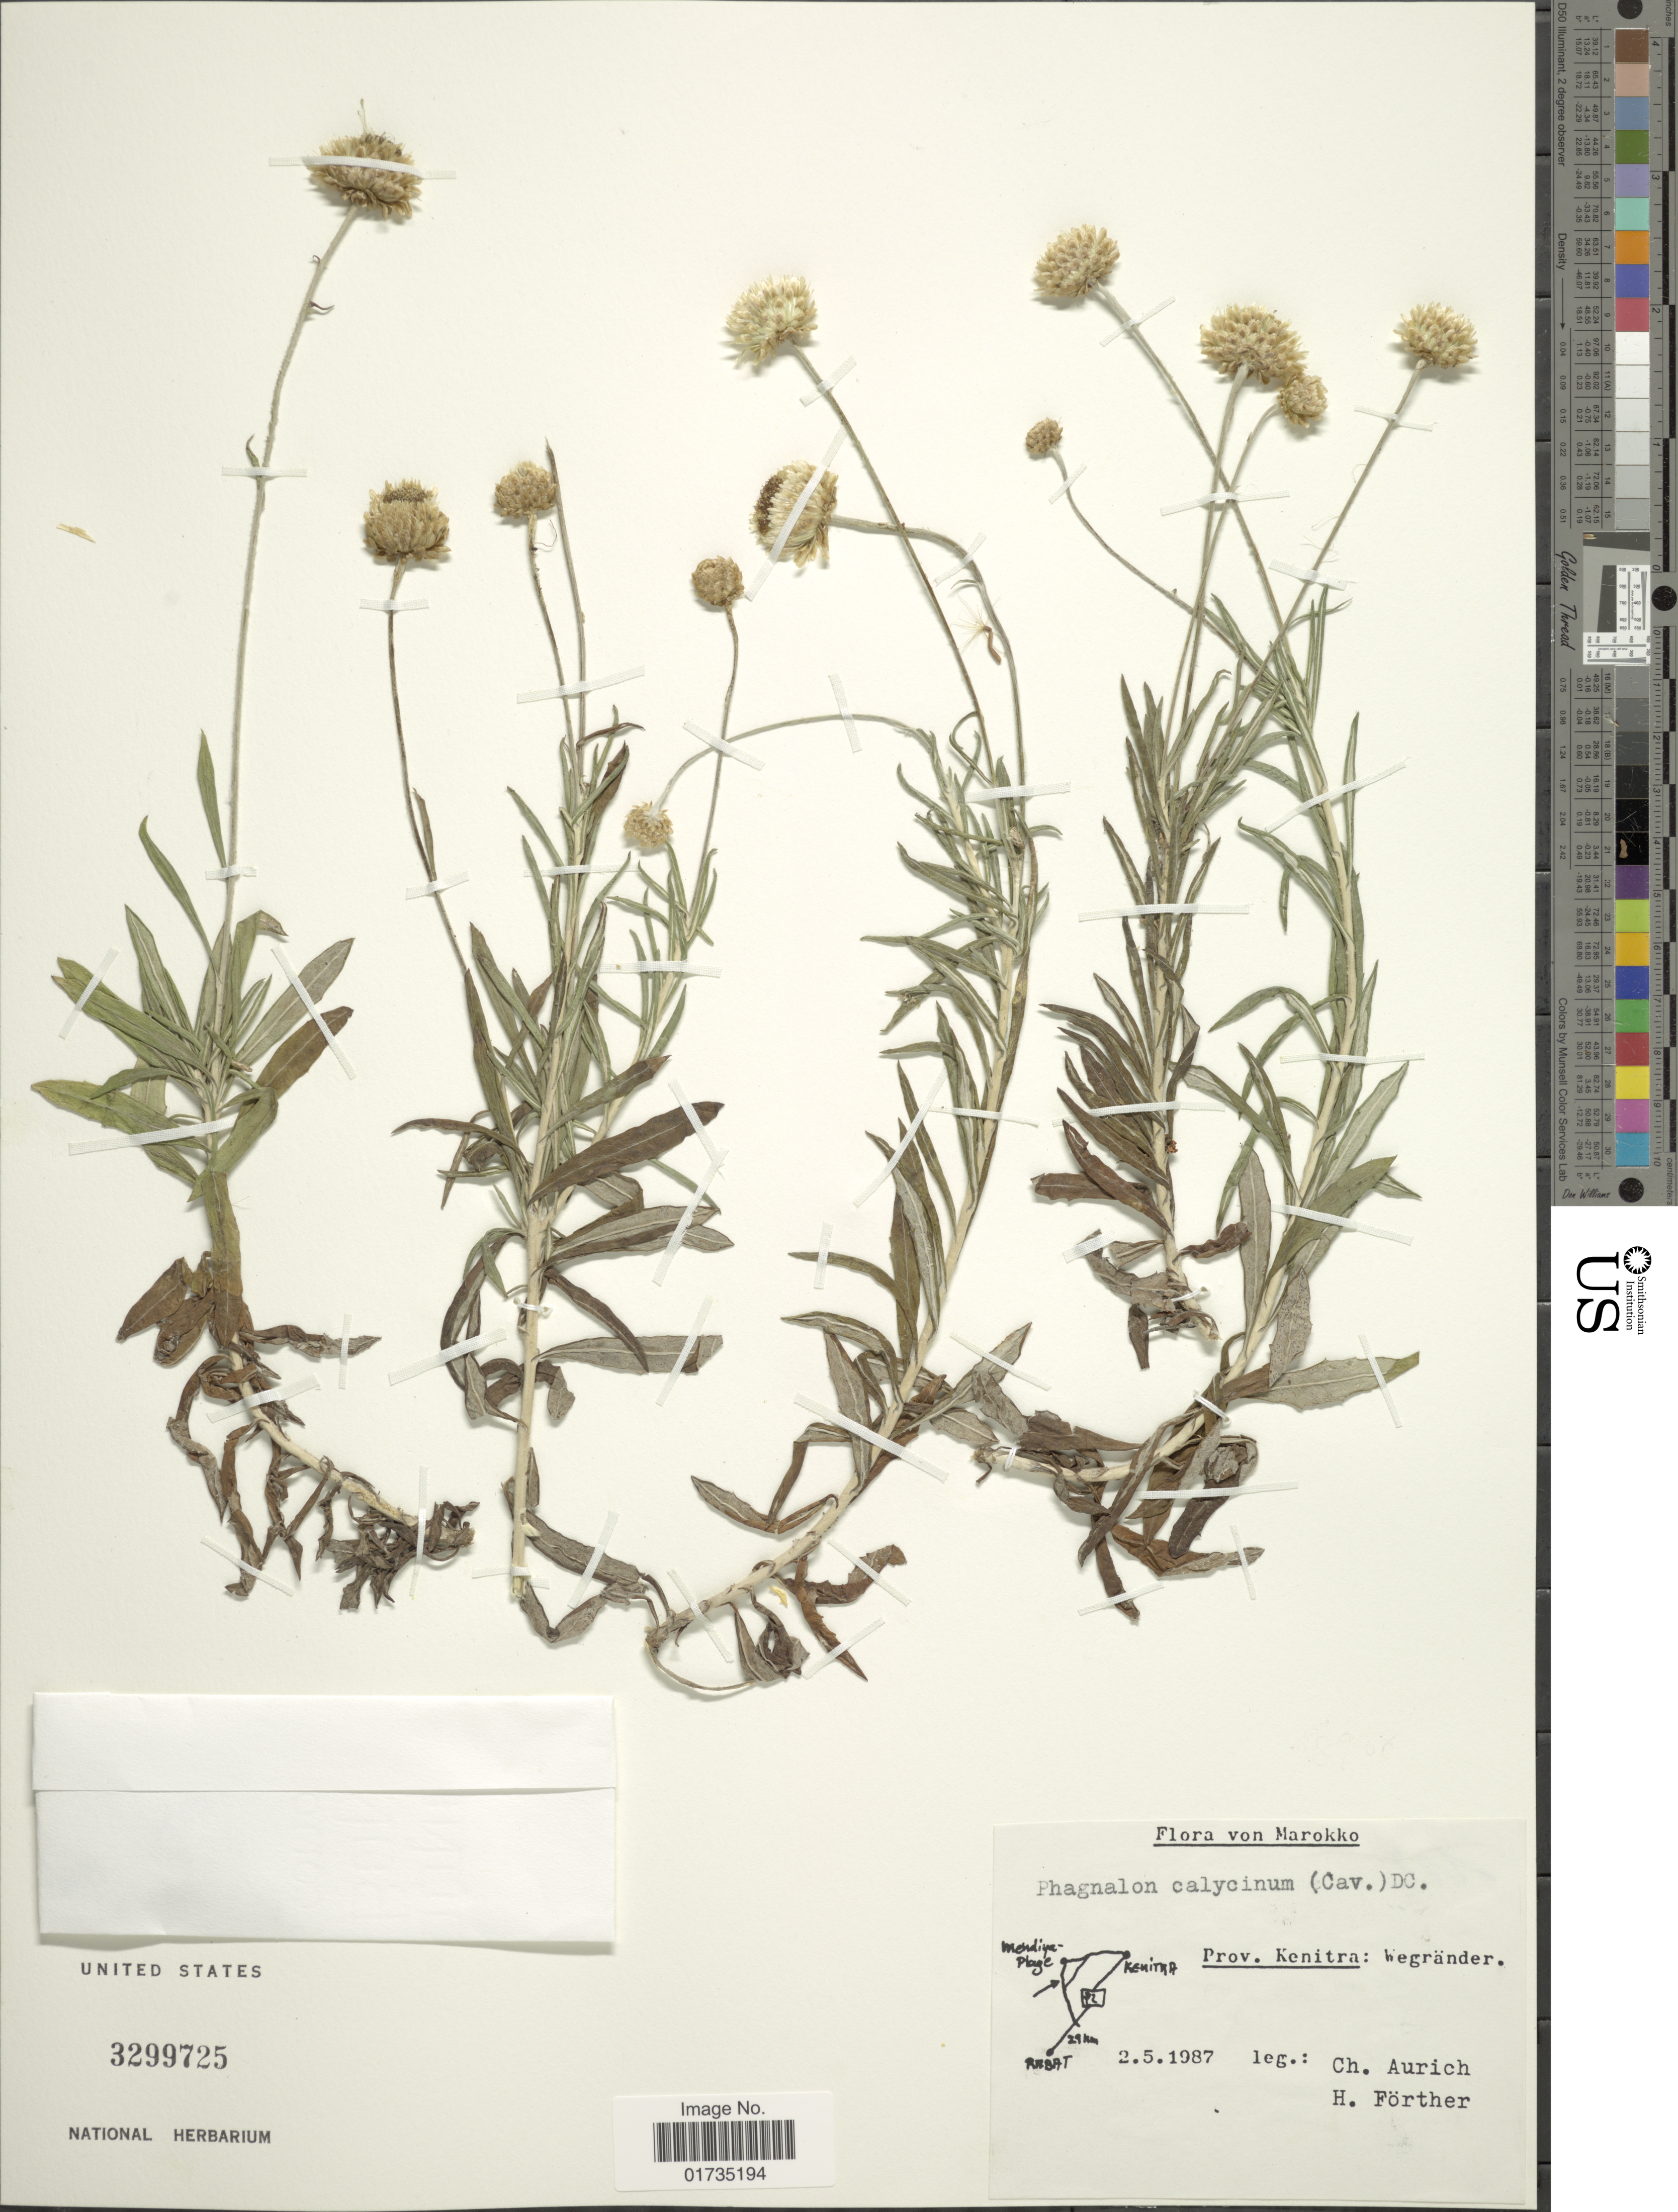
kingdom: Plantae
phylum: Tracheophyta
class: Magnoliopsida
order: Asterales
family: Asteraceae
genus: Phagnalon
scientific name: Phagnalon calycinum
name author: (Cav.) DC.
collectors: C. Aurich & H. Fôrther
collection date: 1987-05-02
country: Morocco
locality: Marokko. Prov. Kenitra: Wegrander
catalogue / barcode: US 3299725